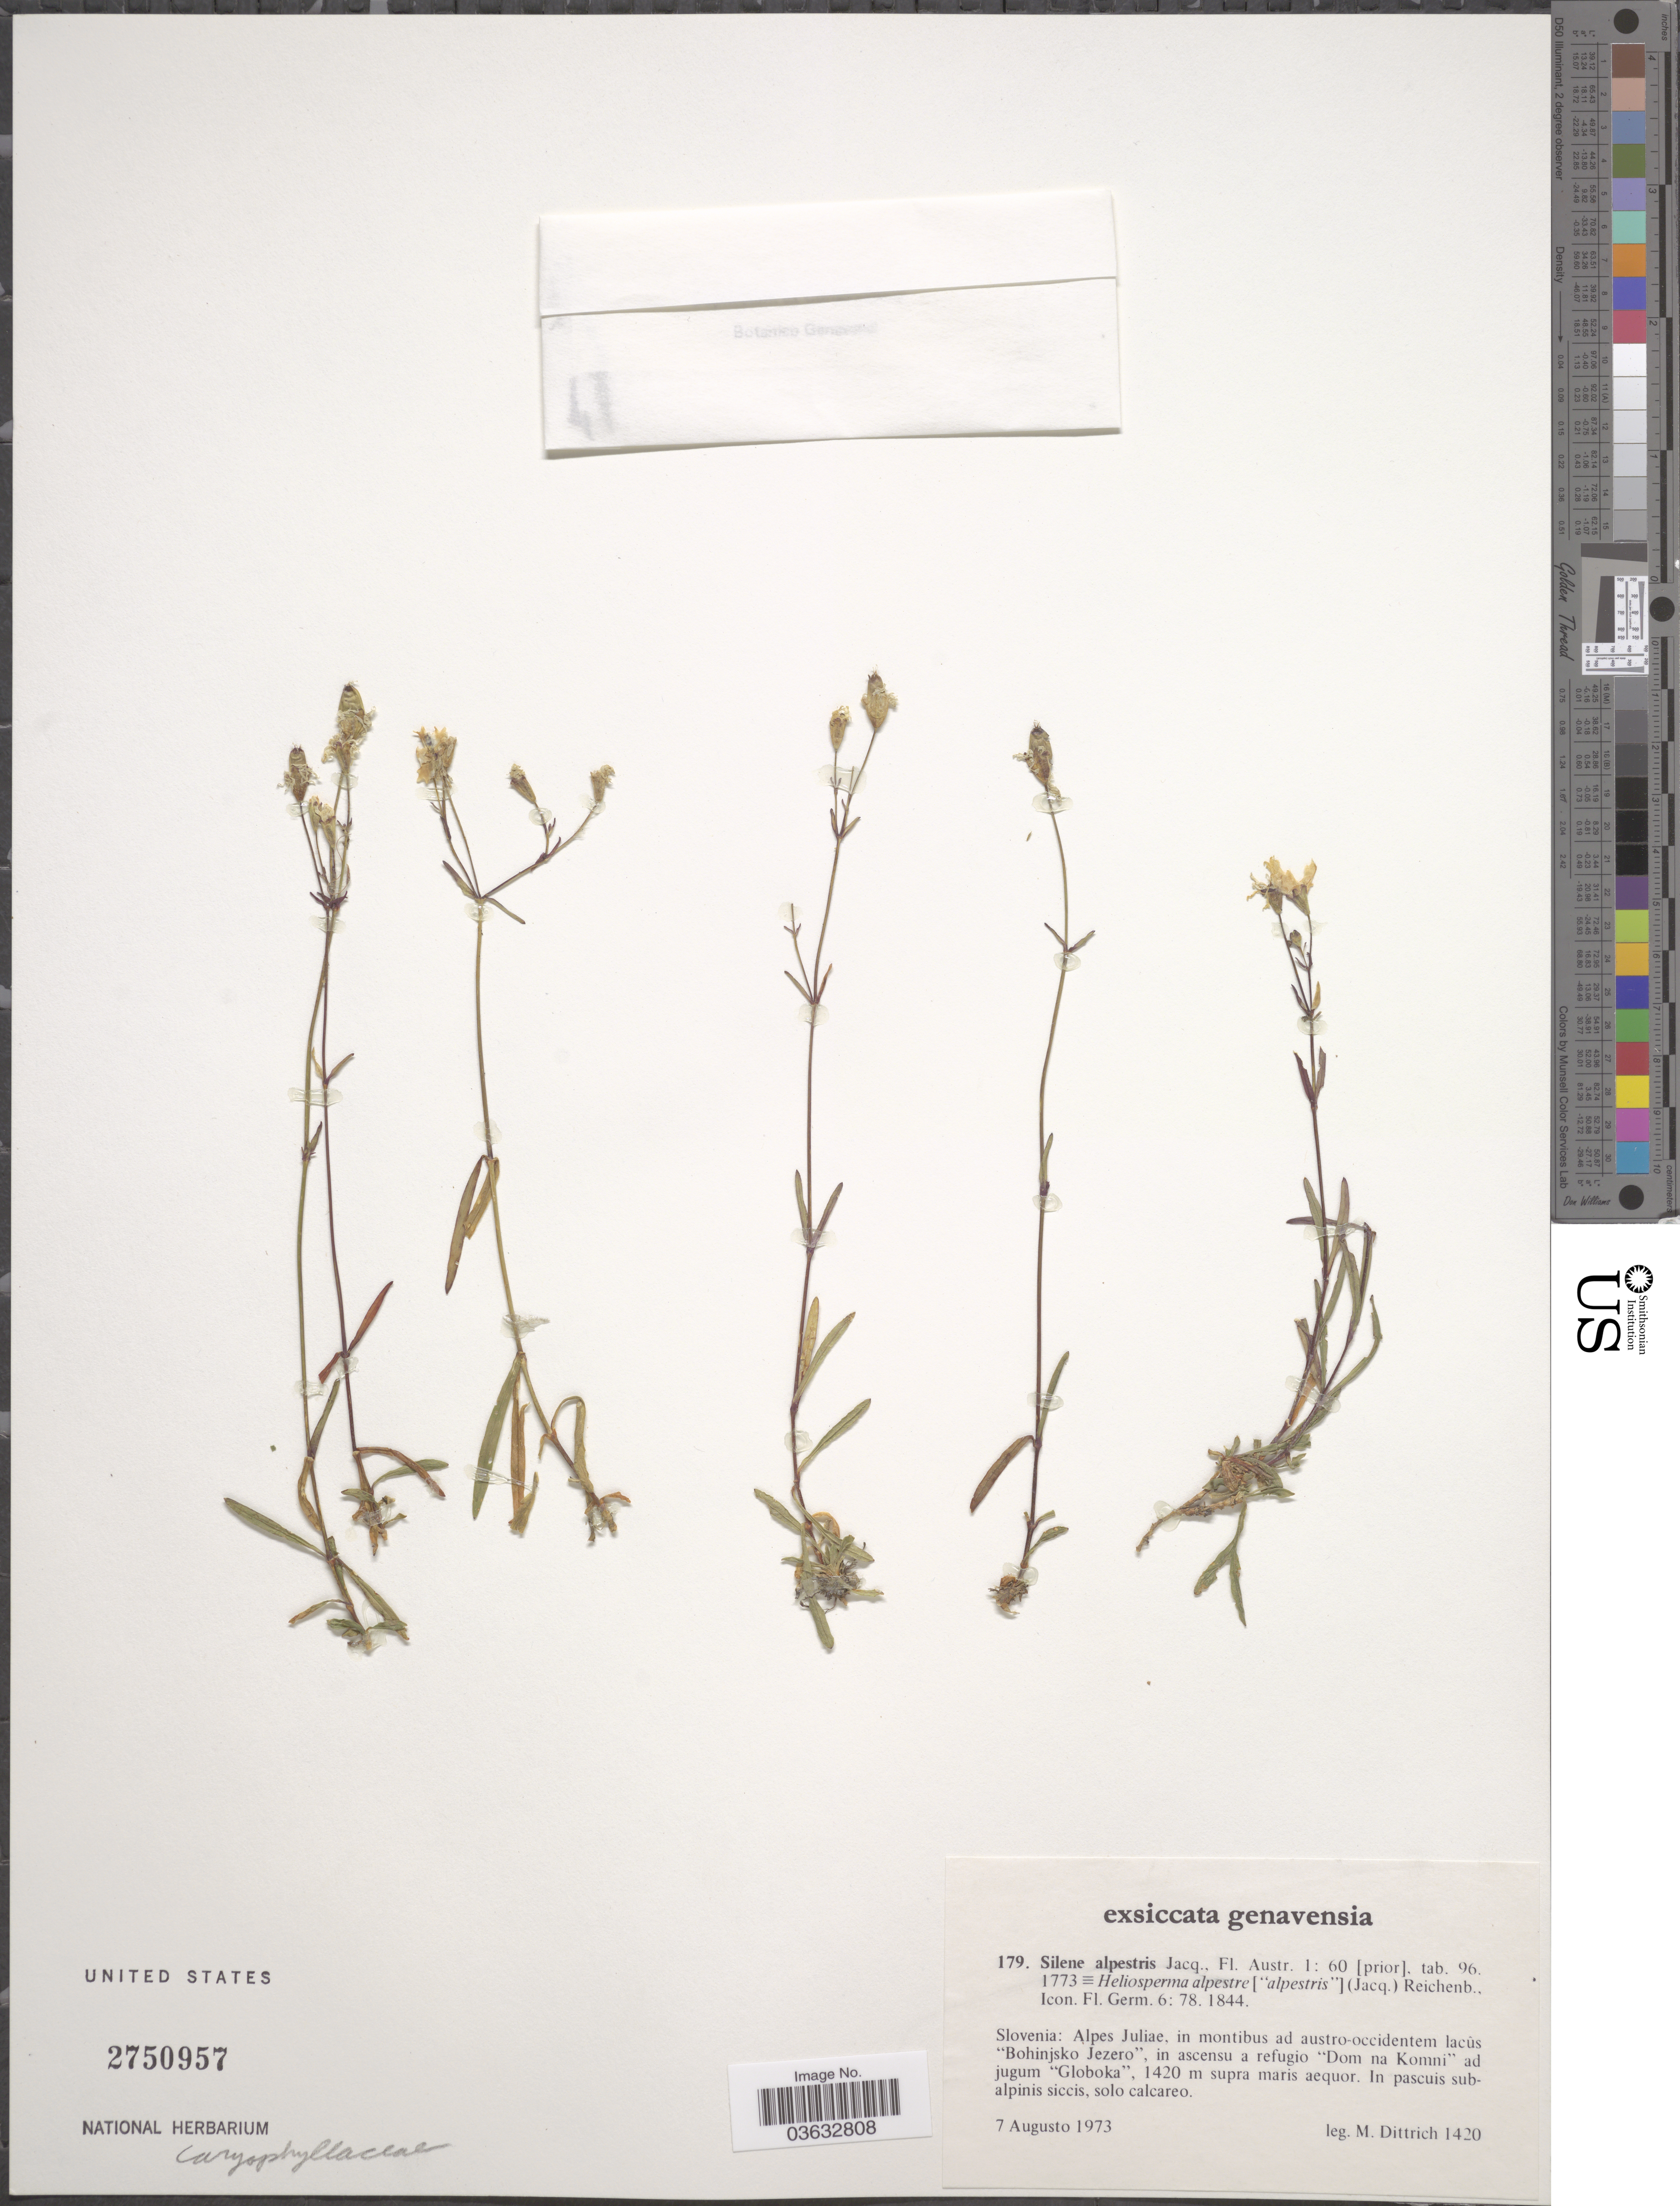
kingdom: Plantae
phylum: Tracheophyta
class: Magnoliopsida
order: Caryophyllales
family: Caryophyllaceae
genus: Silene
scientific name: Silene alpestris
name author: Jacq.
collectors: M. Dittrich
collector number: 1420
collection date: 1973-08-07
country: Slovenia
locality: Slovenia: Alpes Juliae, in montibus ad austro-occidentem lacûs "Bohinjsko Jezero", in ascensu a refugio "Dom na Komni" ad jugum "Globoka".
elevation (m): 1420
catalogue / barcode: US 2750957